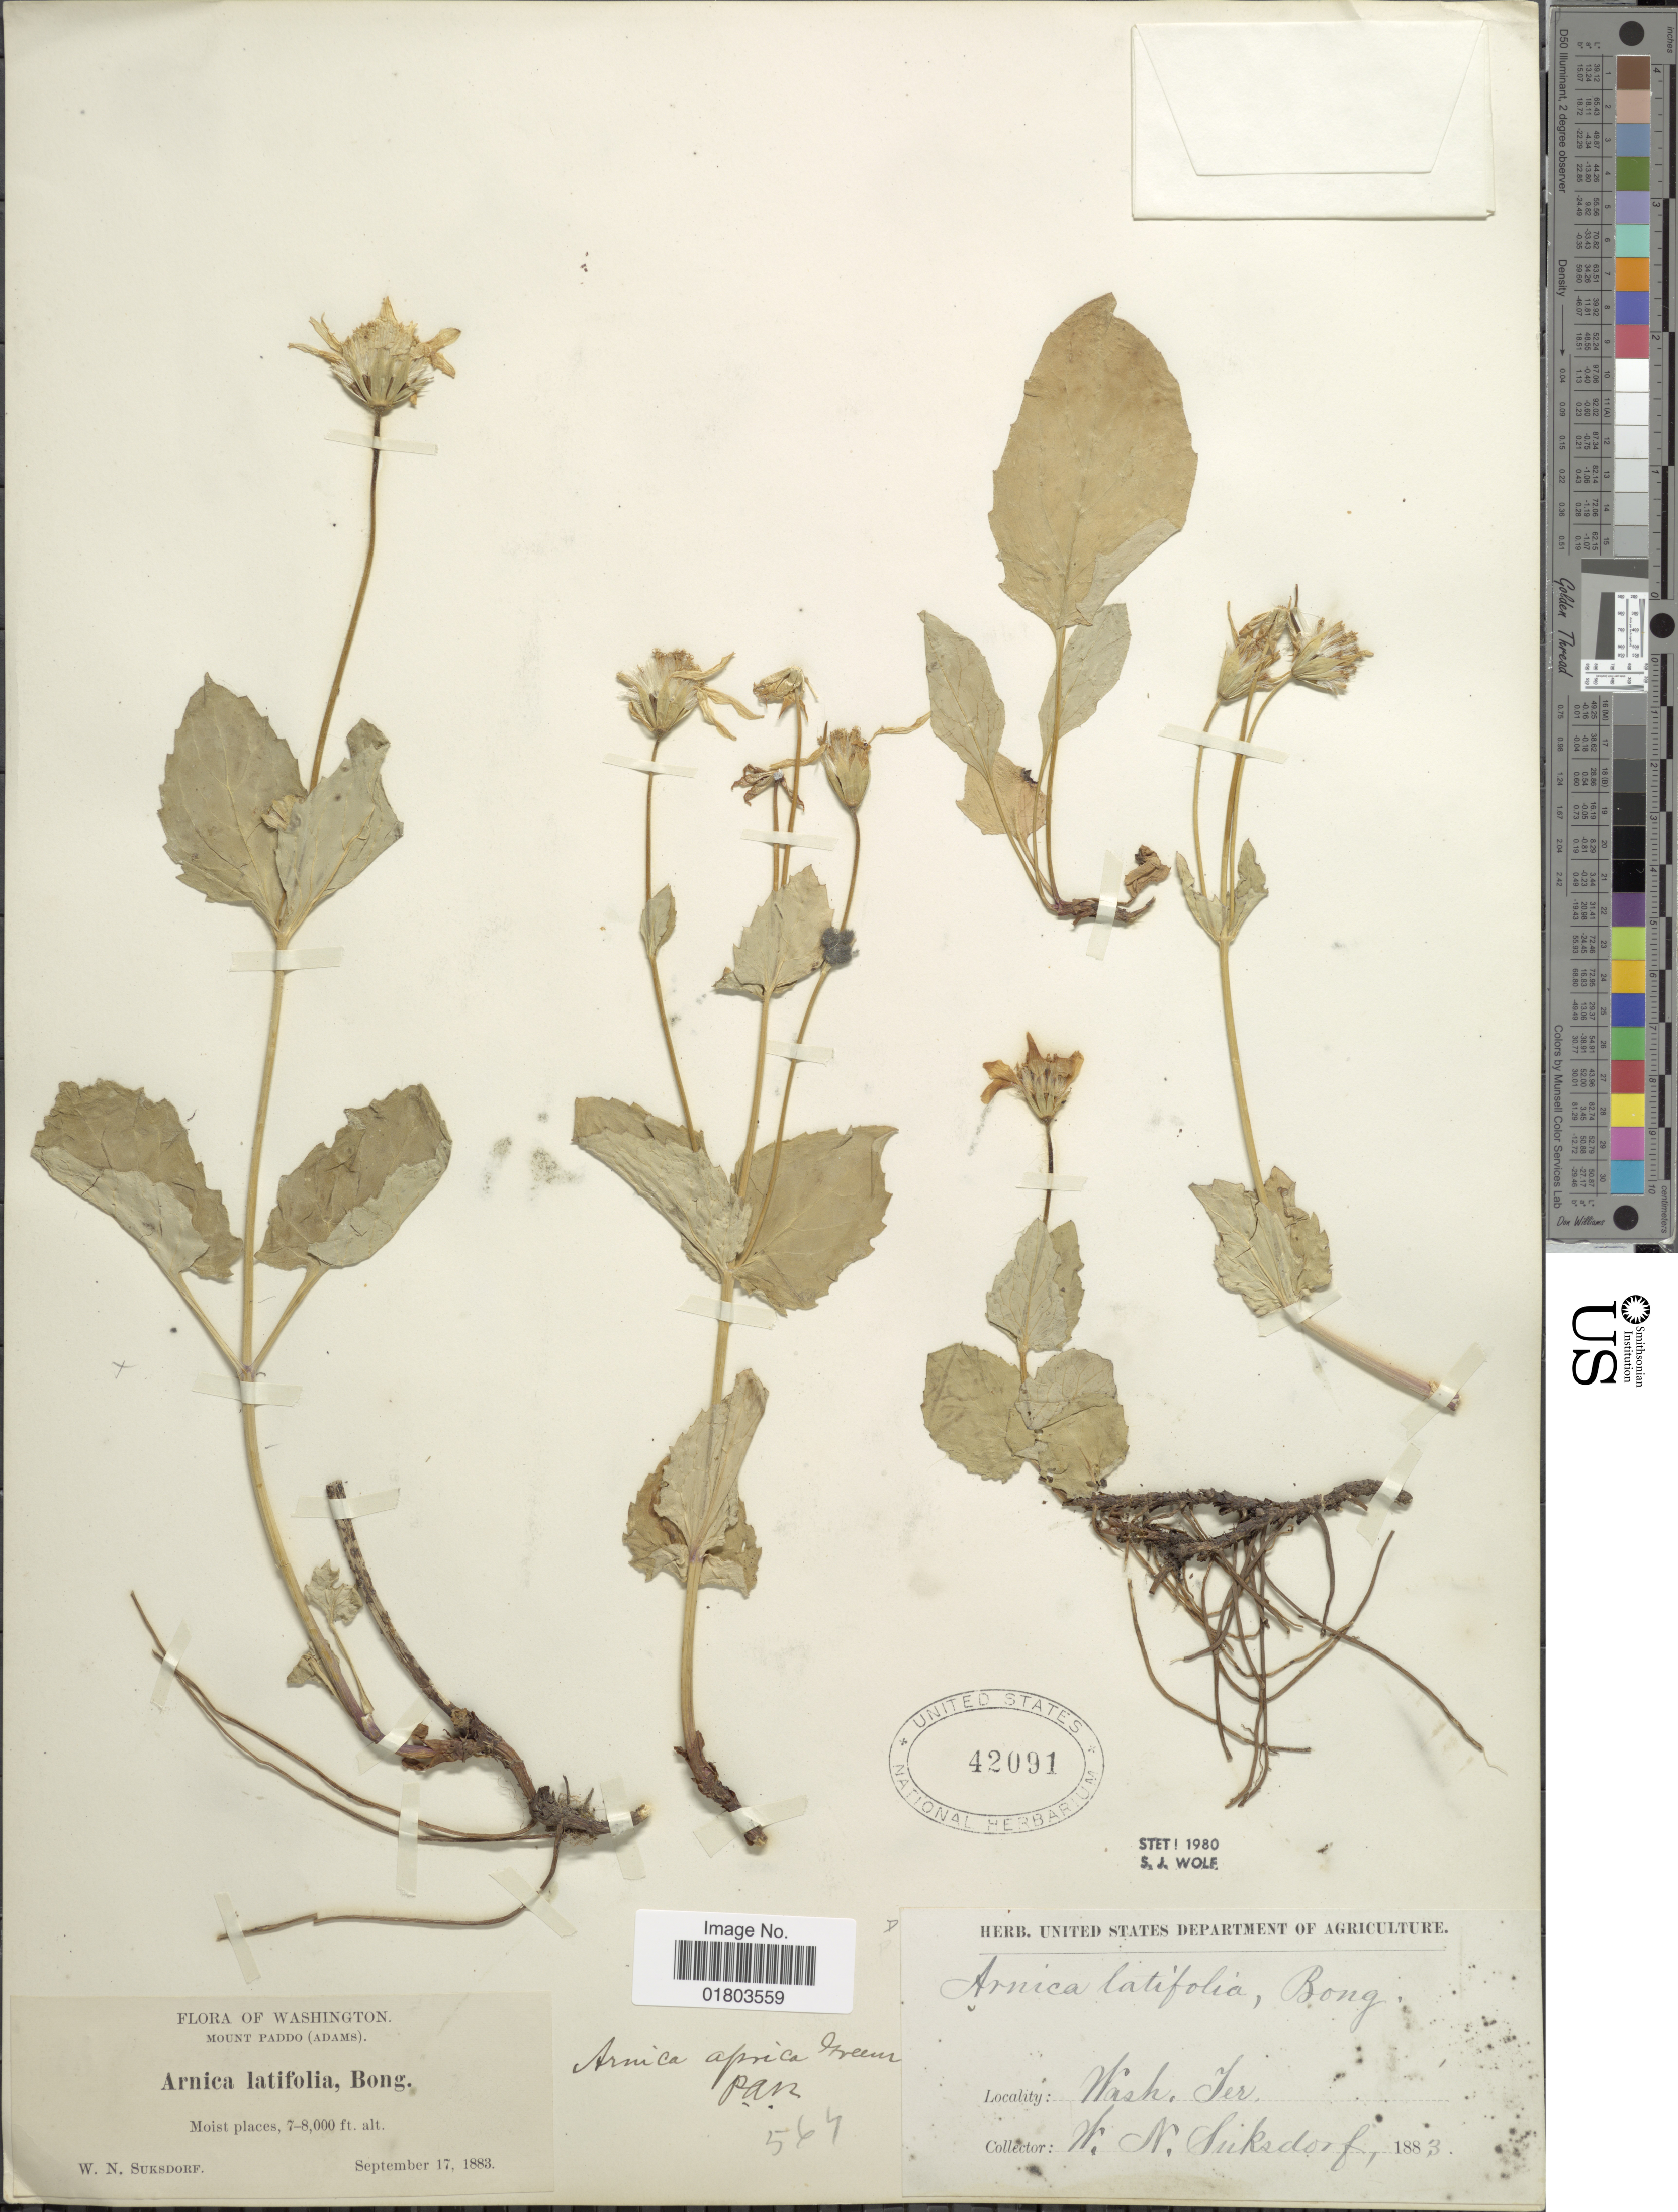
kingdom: Plantae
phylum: Tracheophyta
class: Magnoliopsida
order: Asterales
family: Asteraceae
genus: Arnica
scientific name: Arnica latifolia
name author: Bong.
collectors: W. N. Suksdorf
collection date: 1883-09-17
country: United States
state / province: Washington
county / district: Skamania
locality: Mount Paddo (Adams) Moist places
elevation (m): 2134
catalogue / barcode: US 42091